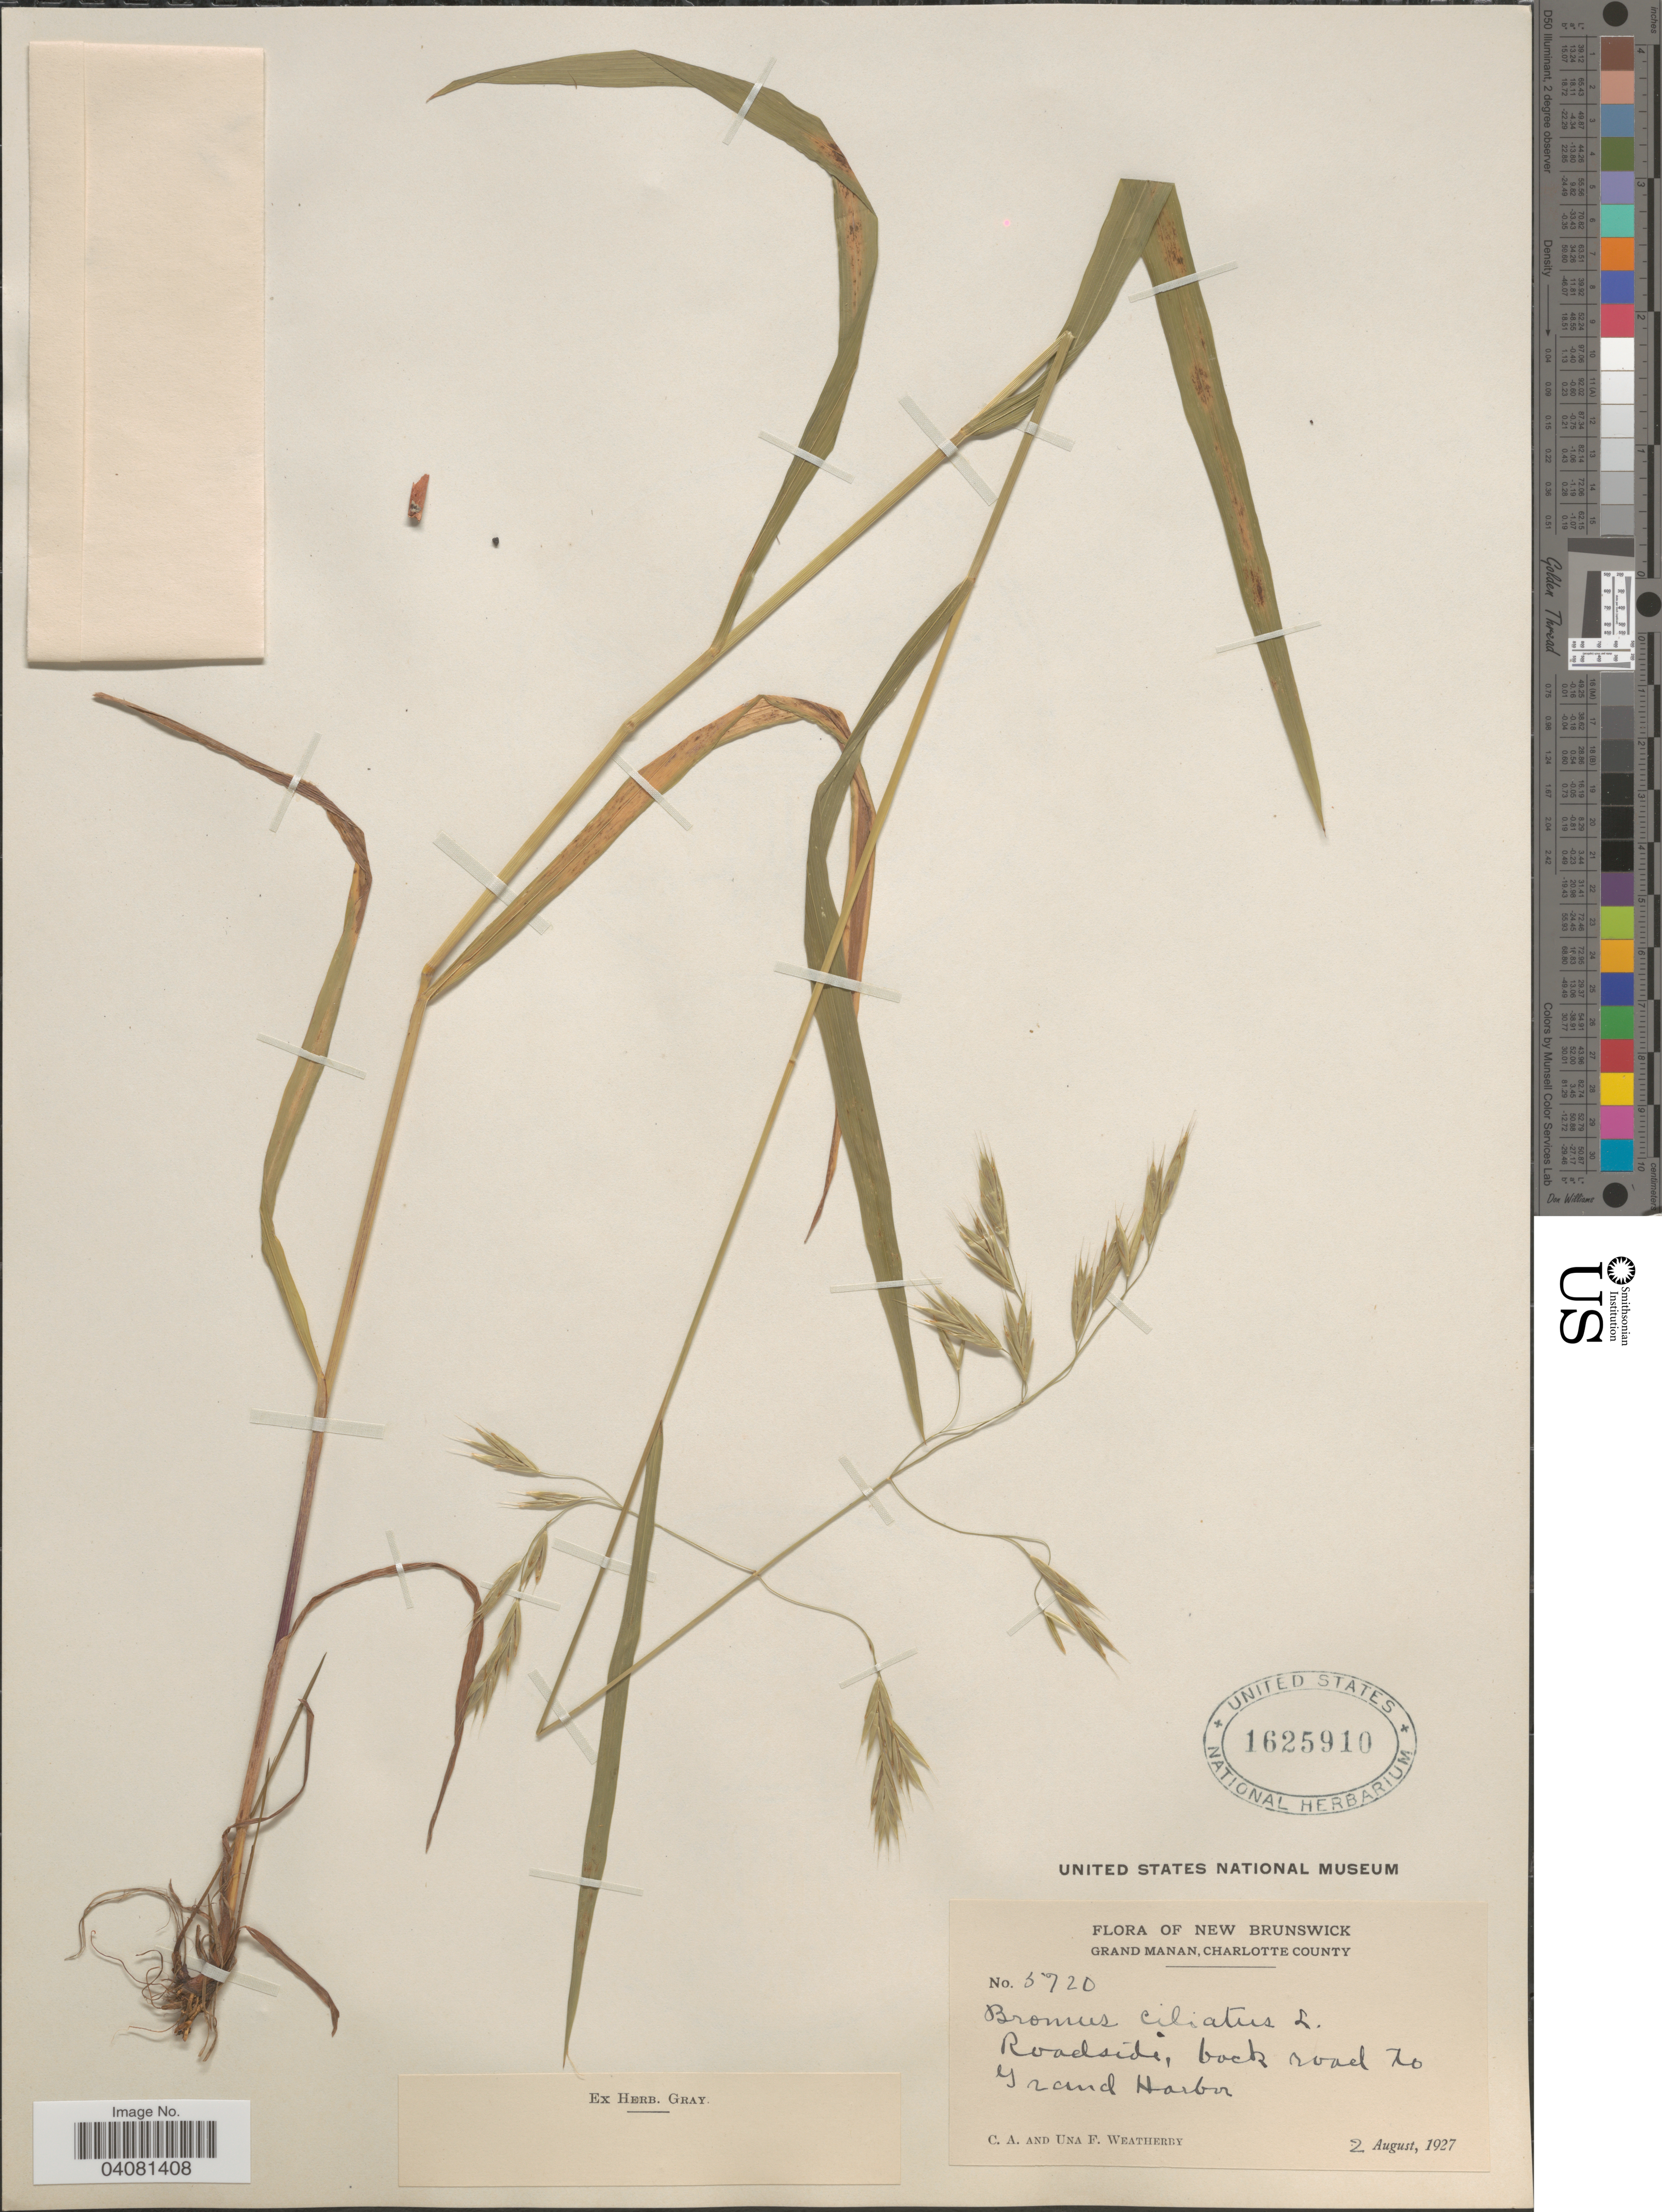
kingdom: Plantae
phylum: Tracheophyta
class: Liliopsida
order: Poales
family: Poaceae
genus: Bromus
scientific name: Bromus ciliatus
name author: L.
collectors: C. A. Weatherby & U. Weatherby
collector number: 5720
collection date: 1927-08-02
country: Canada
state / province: New Brunswick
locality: Grand Manan, Charlotte County. Roadside, back road to Grand Harbor.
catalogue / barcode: US 1625910